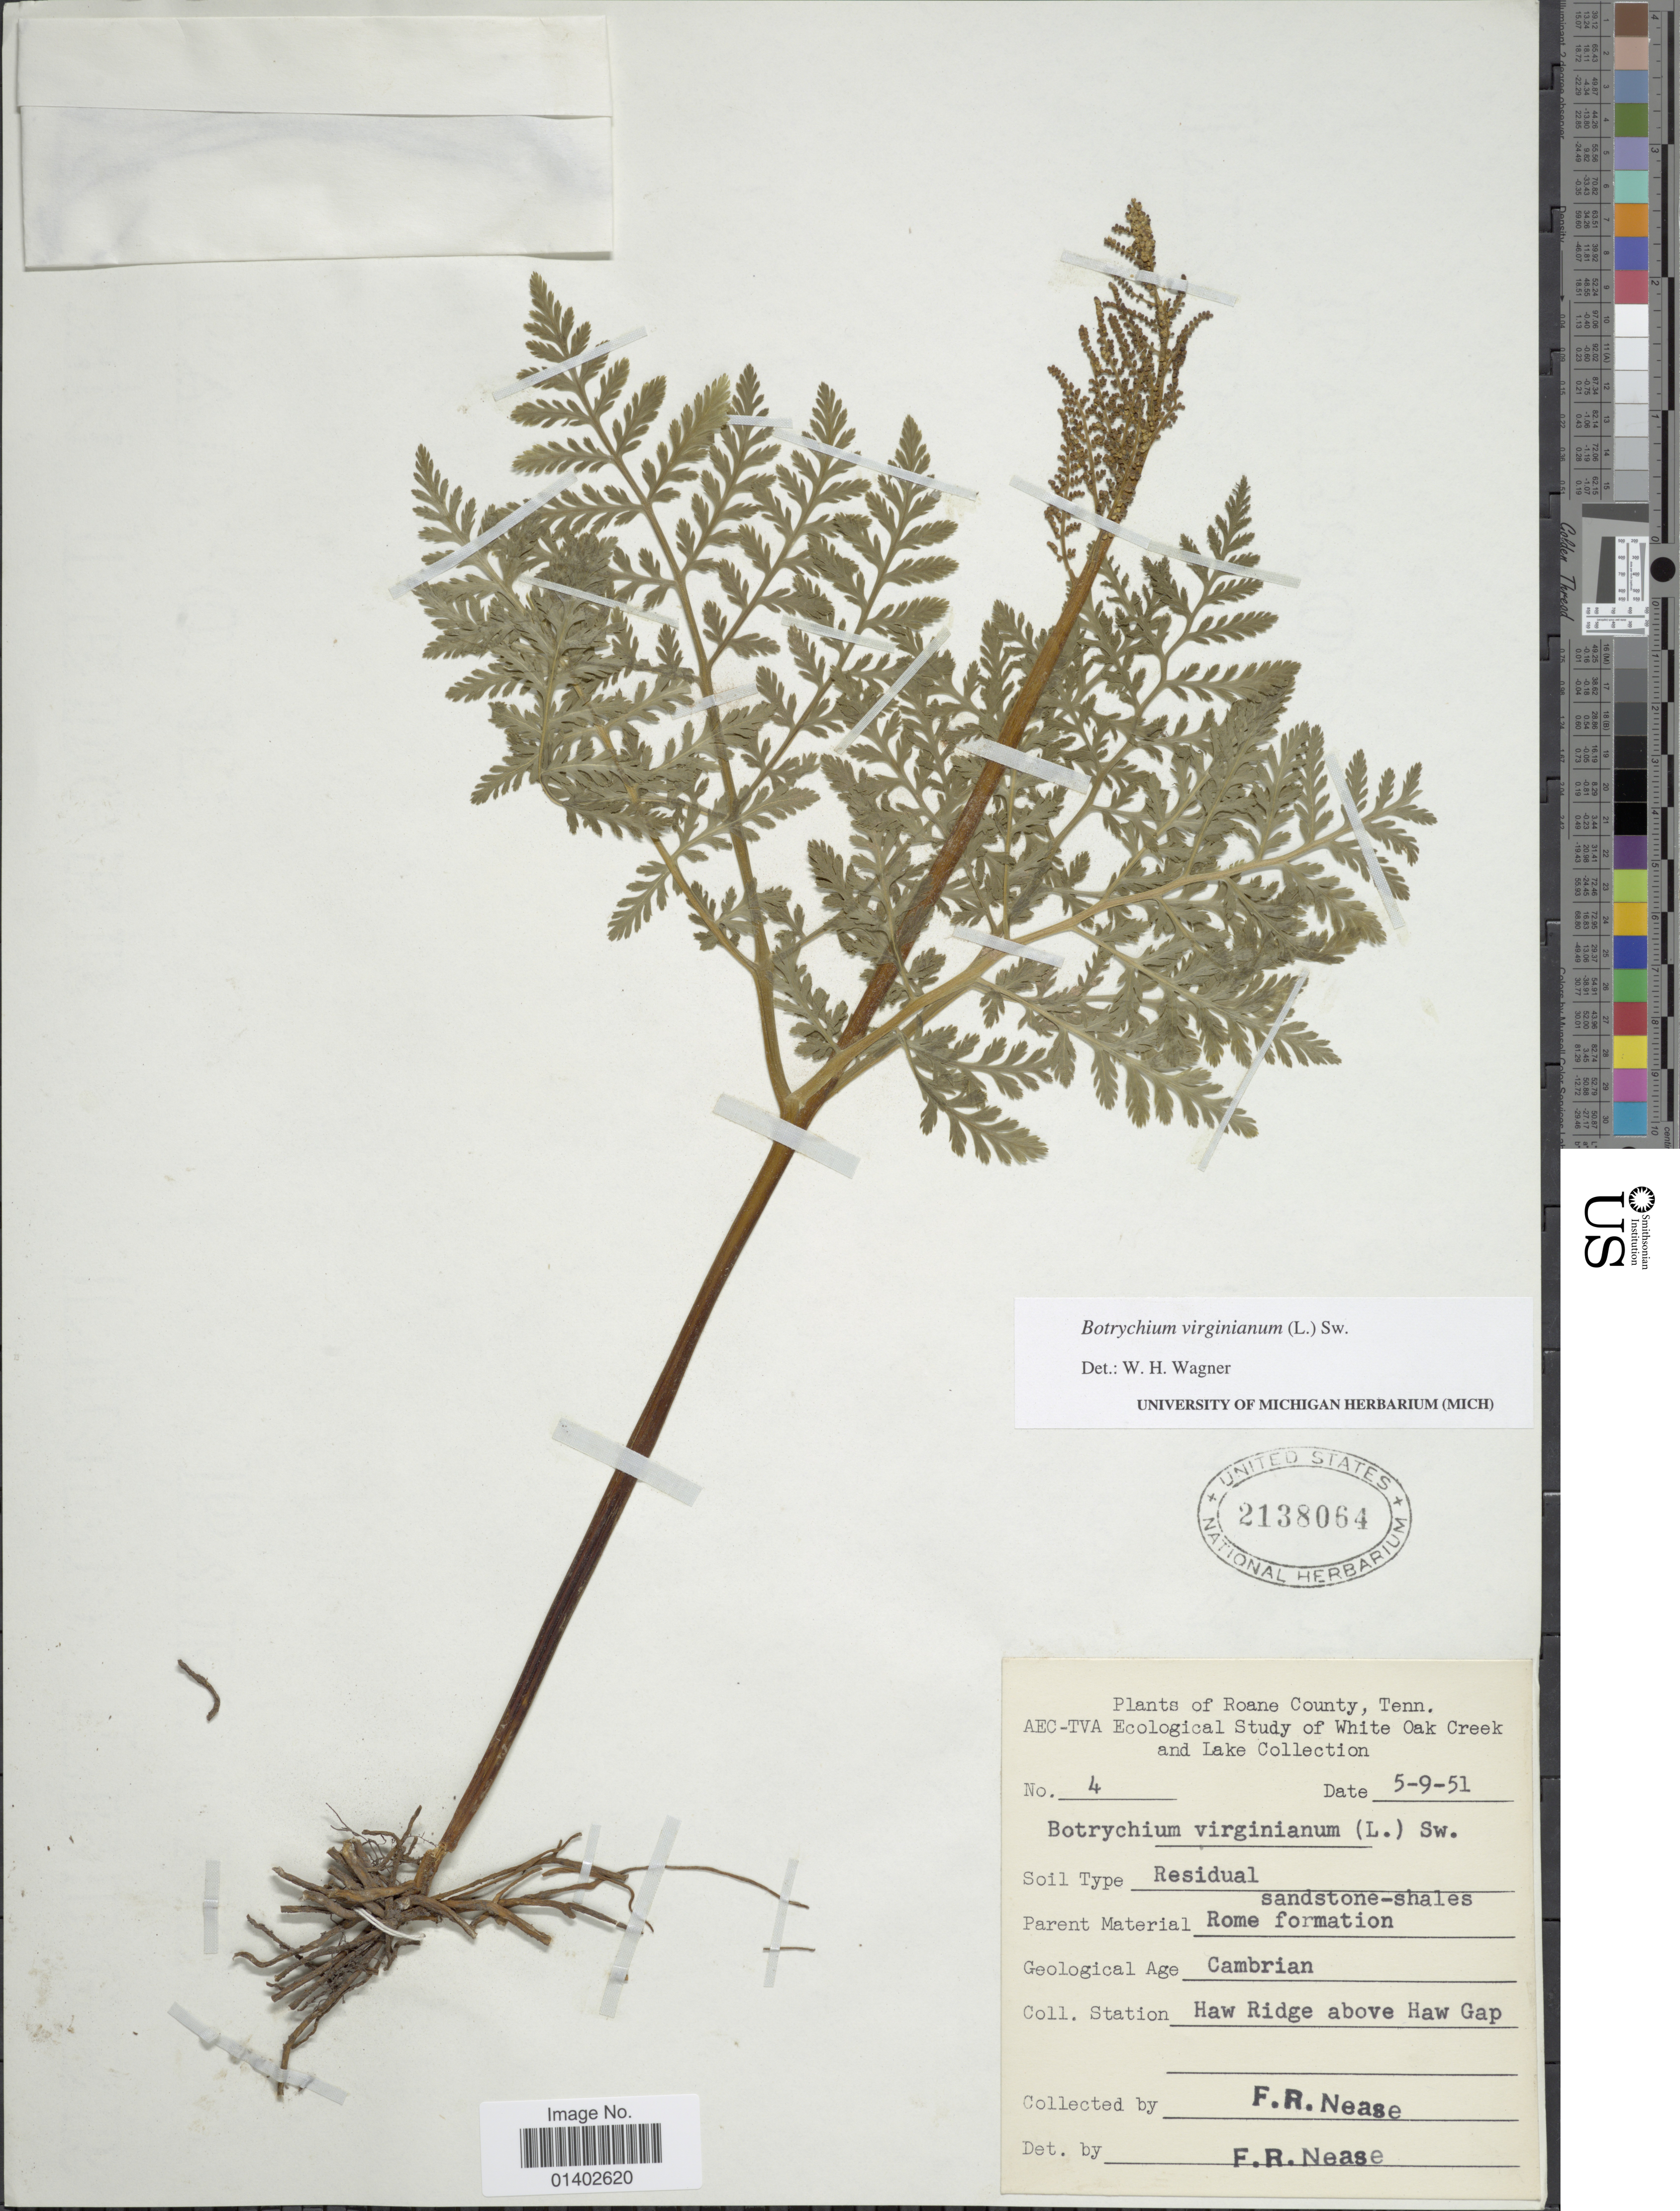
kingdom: Plantae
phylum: Tracheophyta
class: Polypodiopsida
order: Ophioglossales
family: Ophioglossaceae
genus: Botrychium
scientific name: Botrychium virginianum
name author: (L.) Sw.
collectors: F. Nease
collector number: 4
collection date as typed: Transcribed d/m/y: 5/9/51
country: United States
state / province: Tennessee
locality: Roane County, Tenn, AEC-TVA Ecological Study of White Oak Creek and Lake Collection, Haw Ridge above Haw Gap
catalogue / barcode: US 2138064